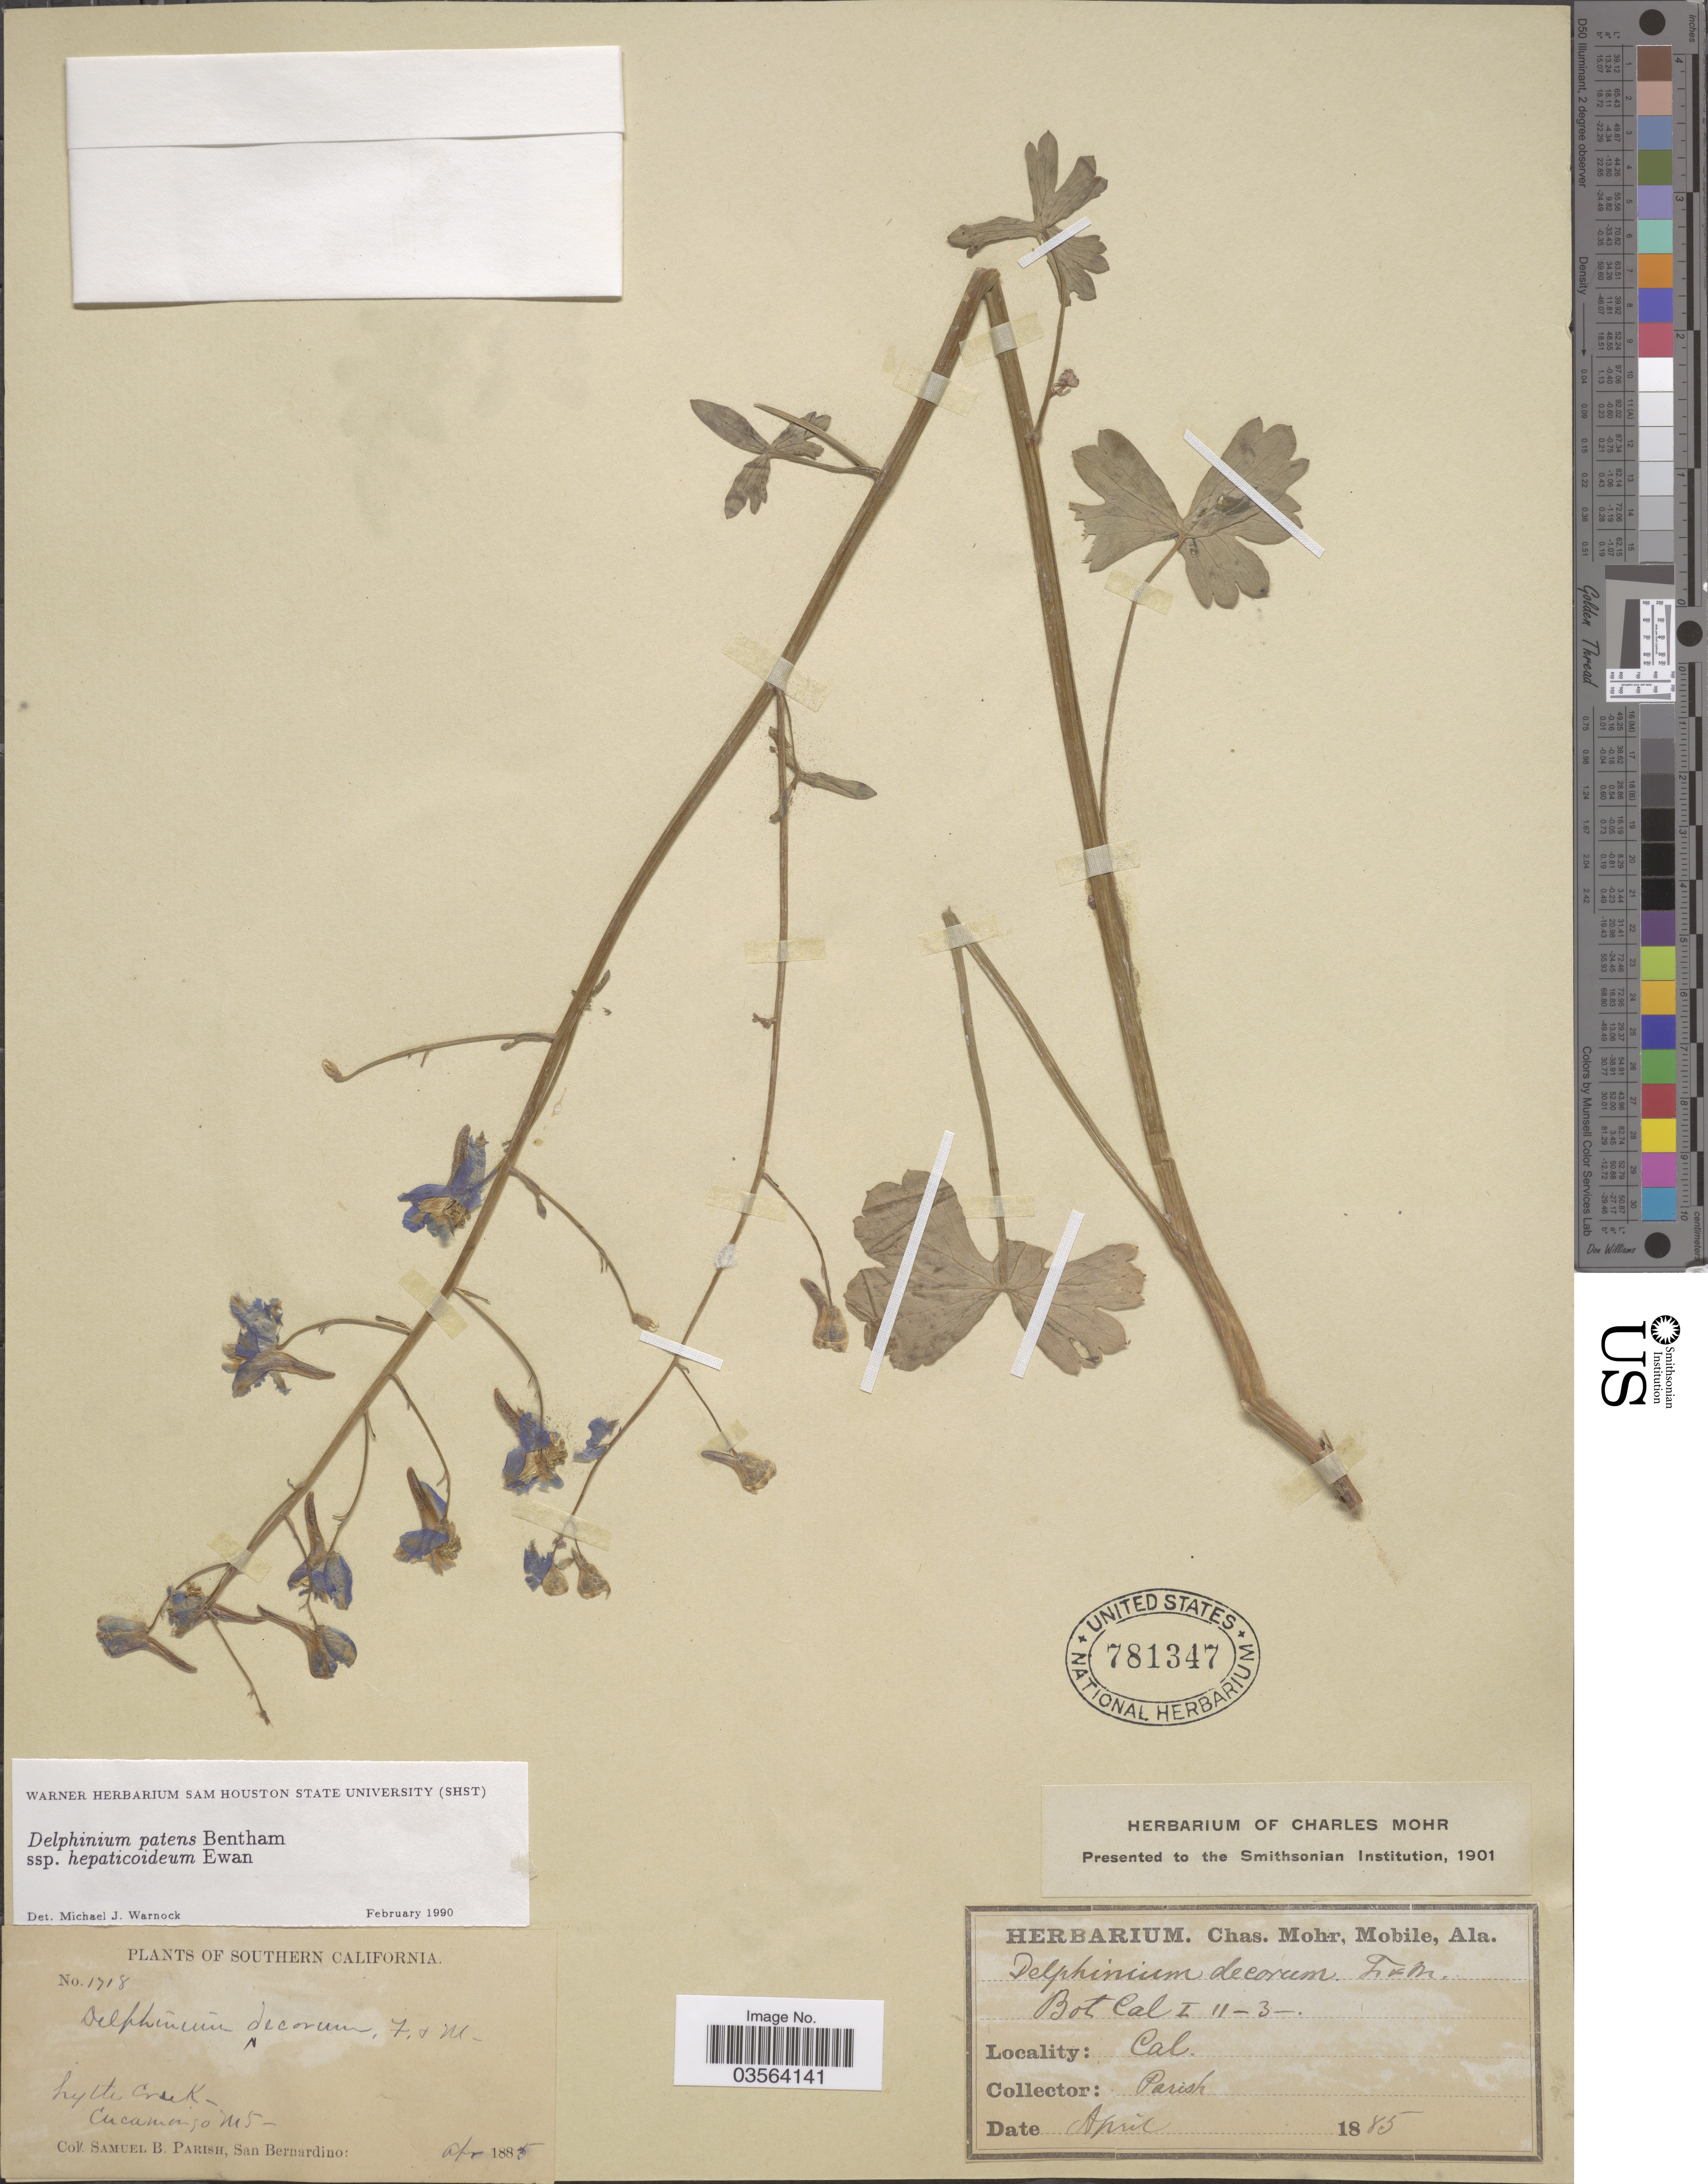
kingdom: Plantae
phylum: Tracheophyta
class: Magnoliopsida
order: Ranunculales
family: Ranunculaceae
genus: Delphinium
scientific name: Delphinium patens subsp. hepaticoideum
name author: Ewan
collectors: S. B. Parish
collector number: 1718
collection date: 1885-04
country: United States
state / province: California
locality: Southern California. Lytle Creek.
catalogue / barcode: US 781347